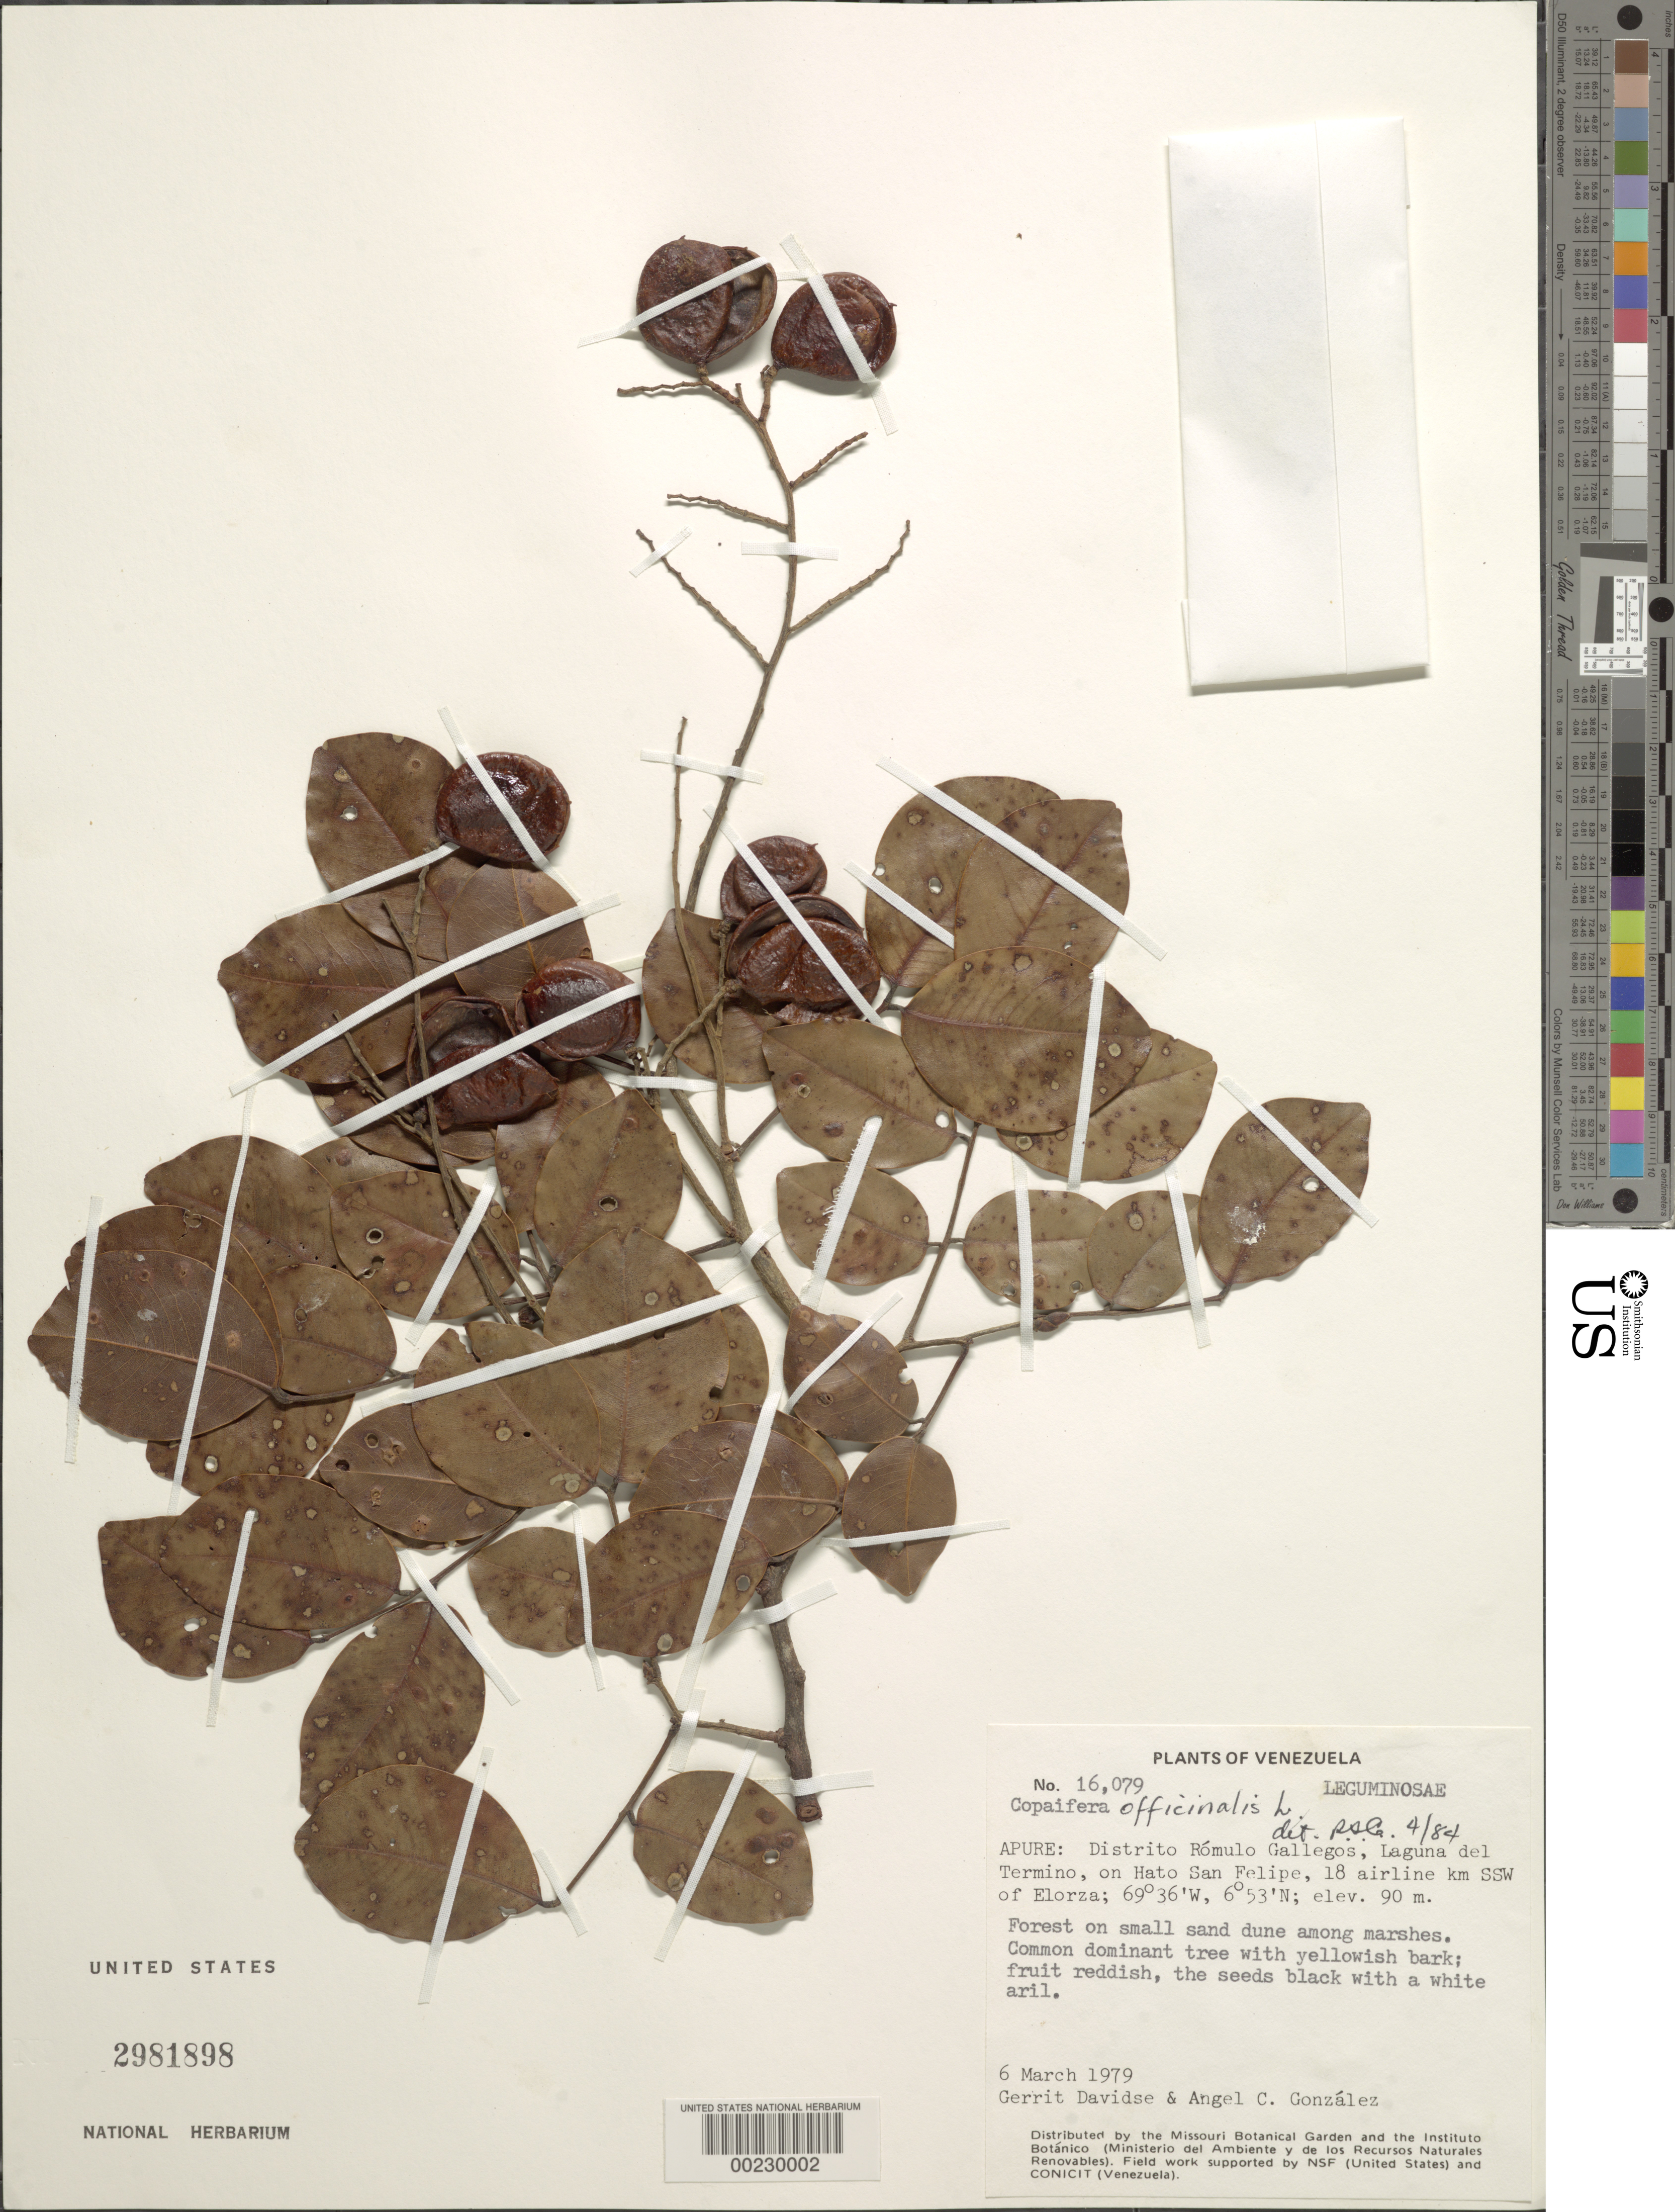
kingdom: Plantae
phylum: Tracheophyta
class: Magnoliopsida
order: Fabales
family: Fabaceae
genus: Copaifera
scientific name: Copaifera officinalis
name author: (Jacq.) L.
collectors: G. Davidse & A. C. González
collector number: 16079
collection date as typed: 06 Mar 1979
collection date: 1979-03-06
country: Venezuela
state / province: Apure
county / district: Rómulo Gallegos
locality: Laguna del termino, on hato san felipe, 18 airline km ssw of elorza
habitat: Forest on small sand dune among marshes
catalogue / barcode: US 2981898